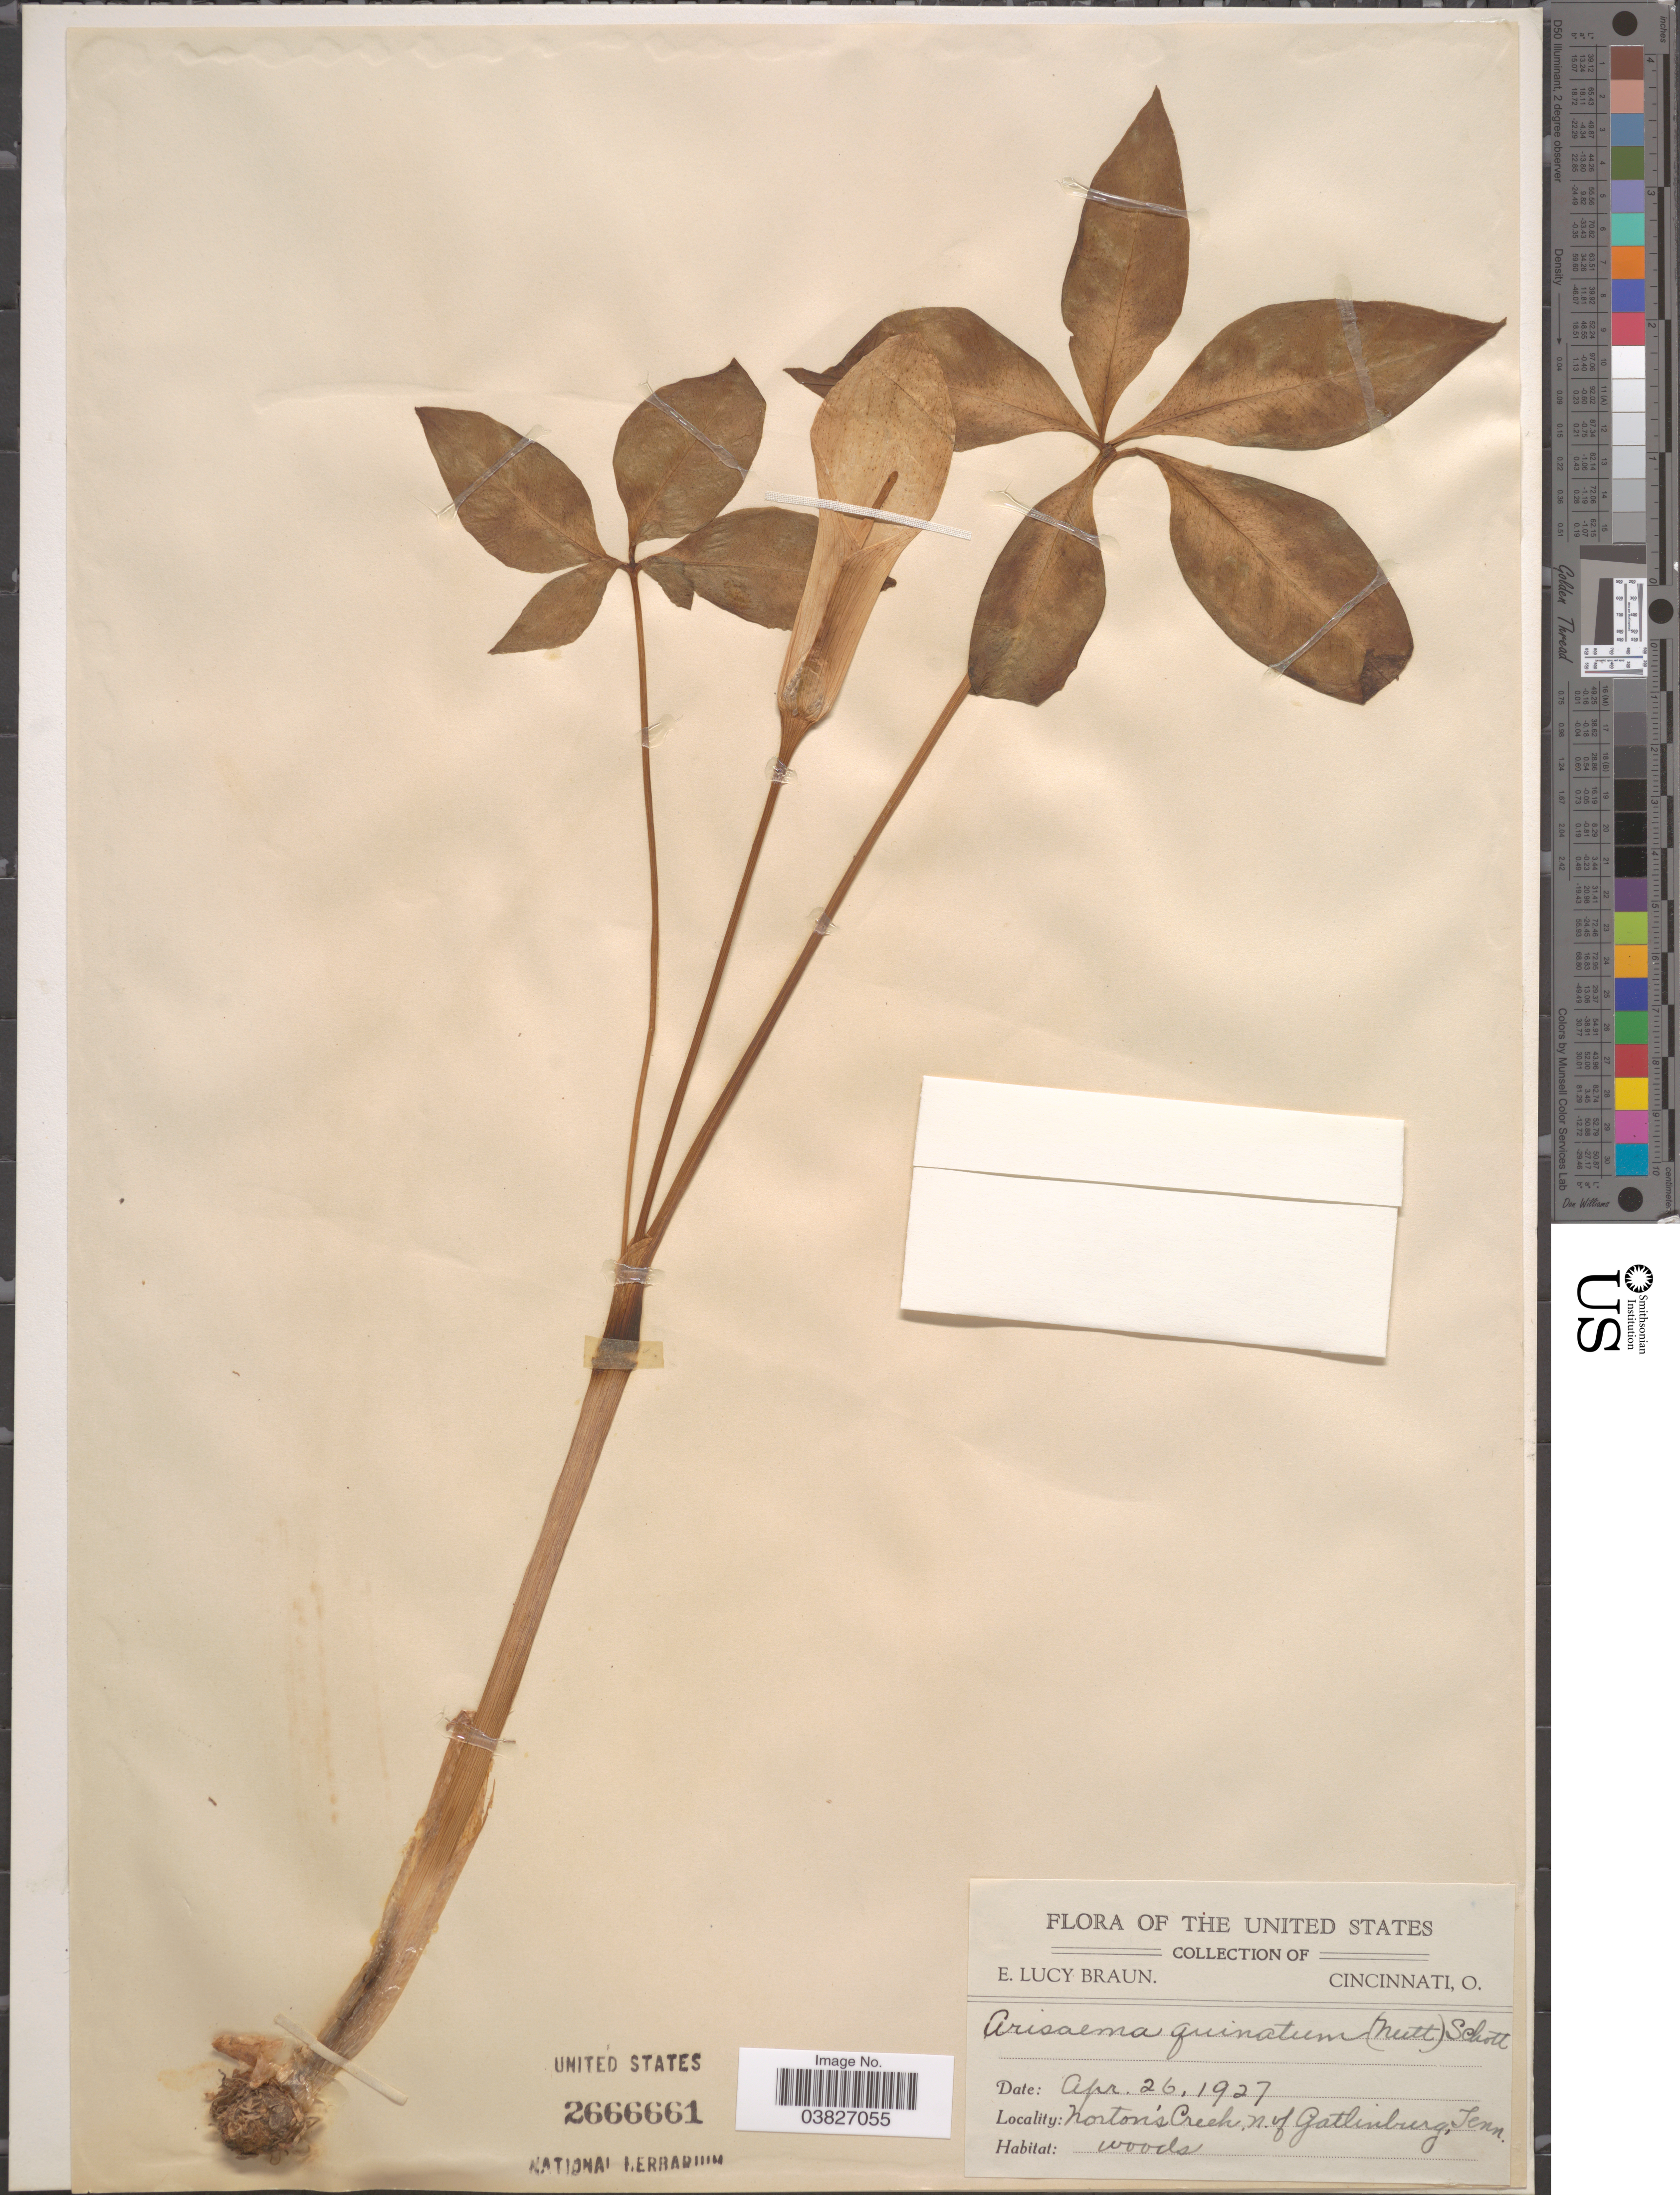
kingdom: Plantae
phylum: Tracheophyta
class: Liliopsida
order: Alismatales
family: Araceae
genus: Arisaema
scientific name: Arisaema quinatum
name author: (Nutt.) Schott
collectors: E. L. Braun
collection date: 1927-04-26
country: United States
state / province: Tennessee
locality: Norton's Creek, N. of Gatlinburg.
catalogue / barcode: US 2666661